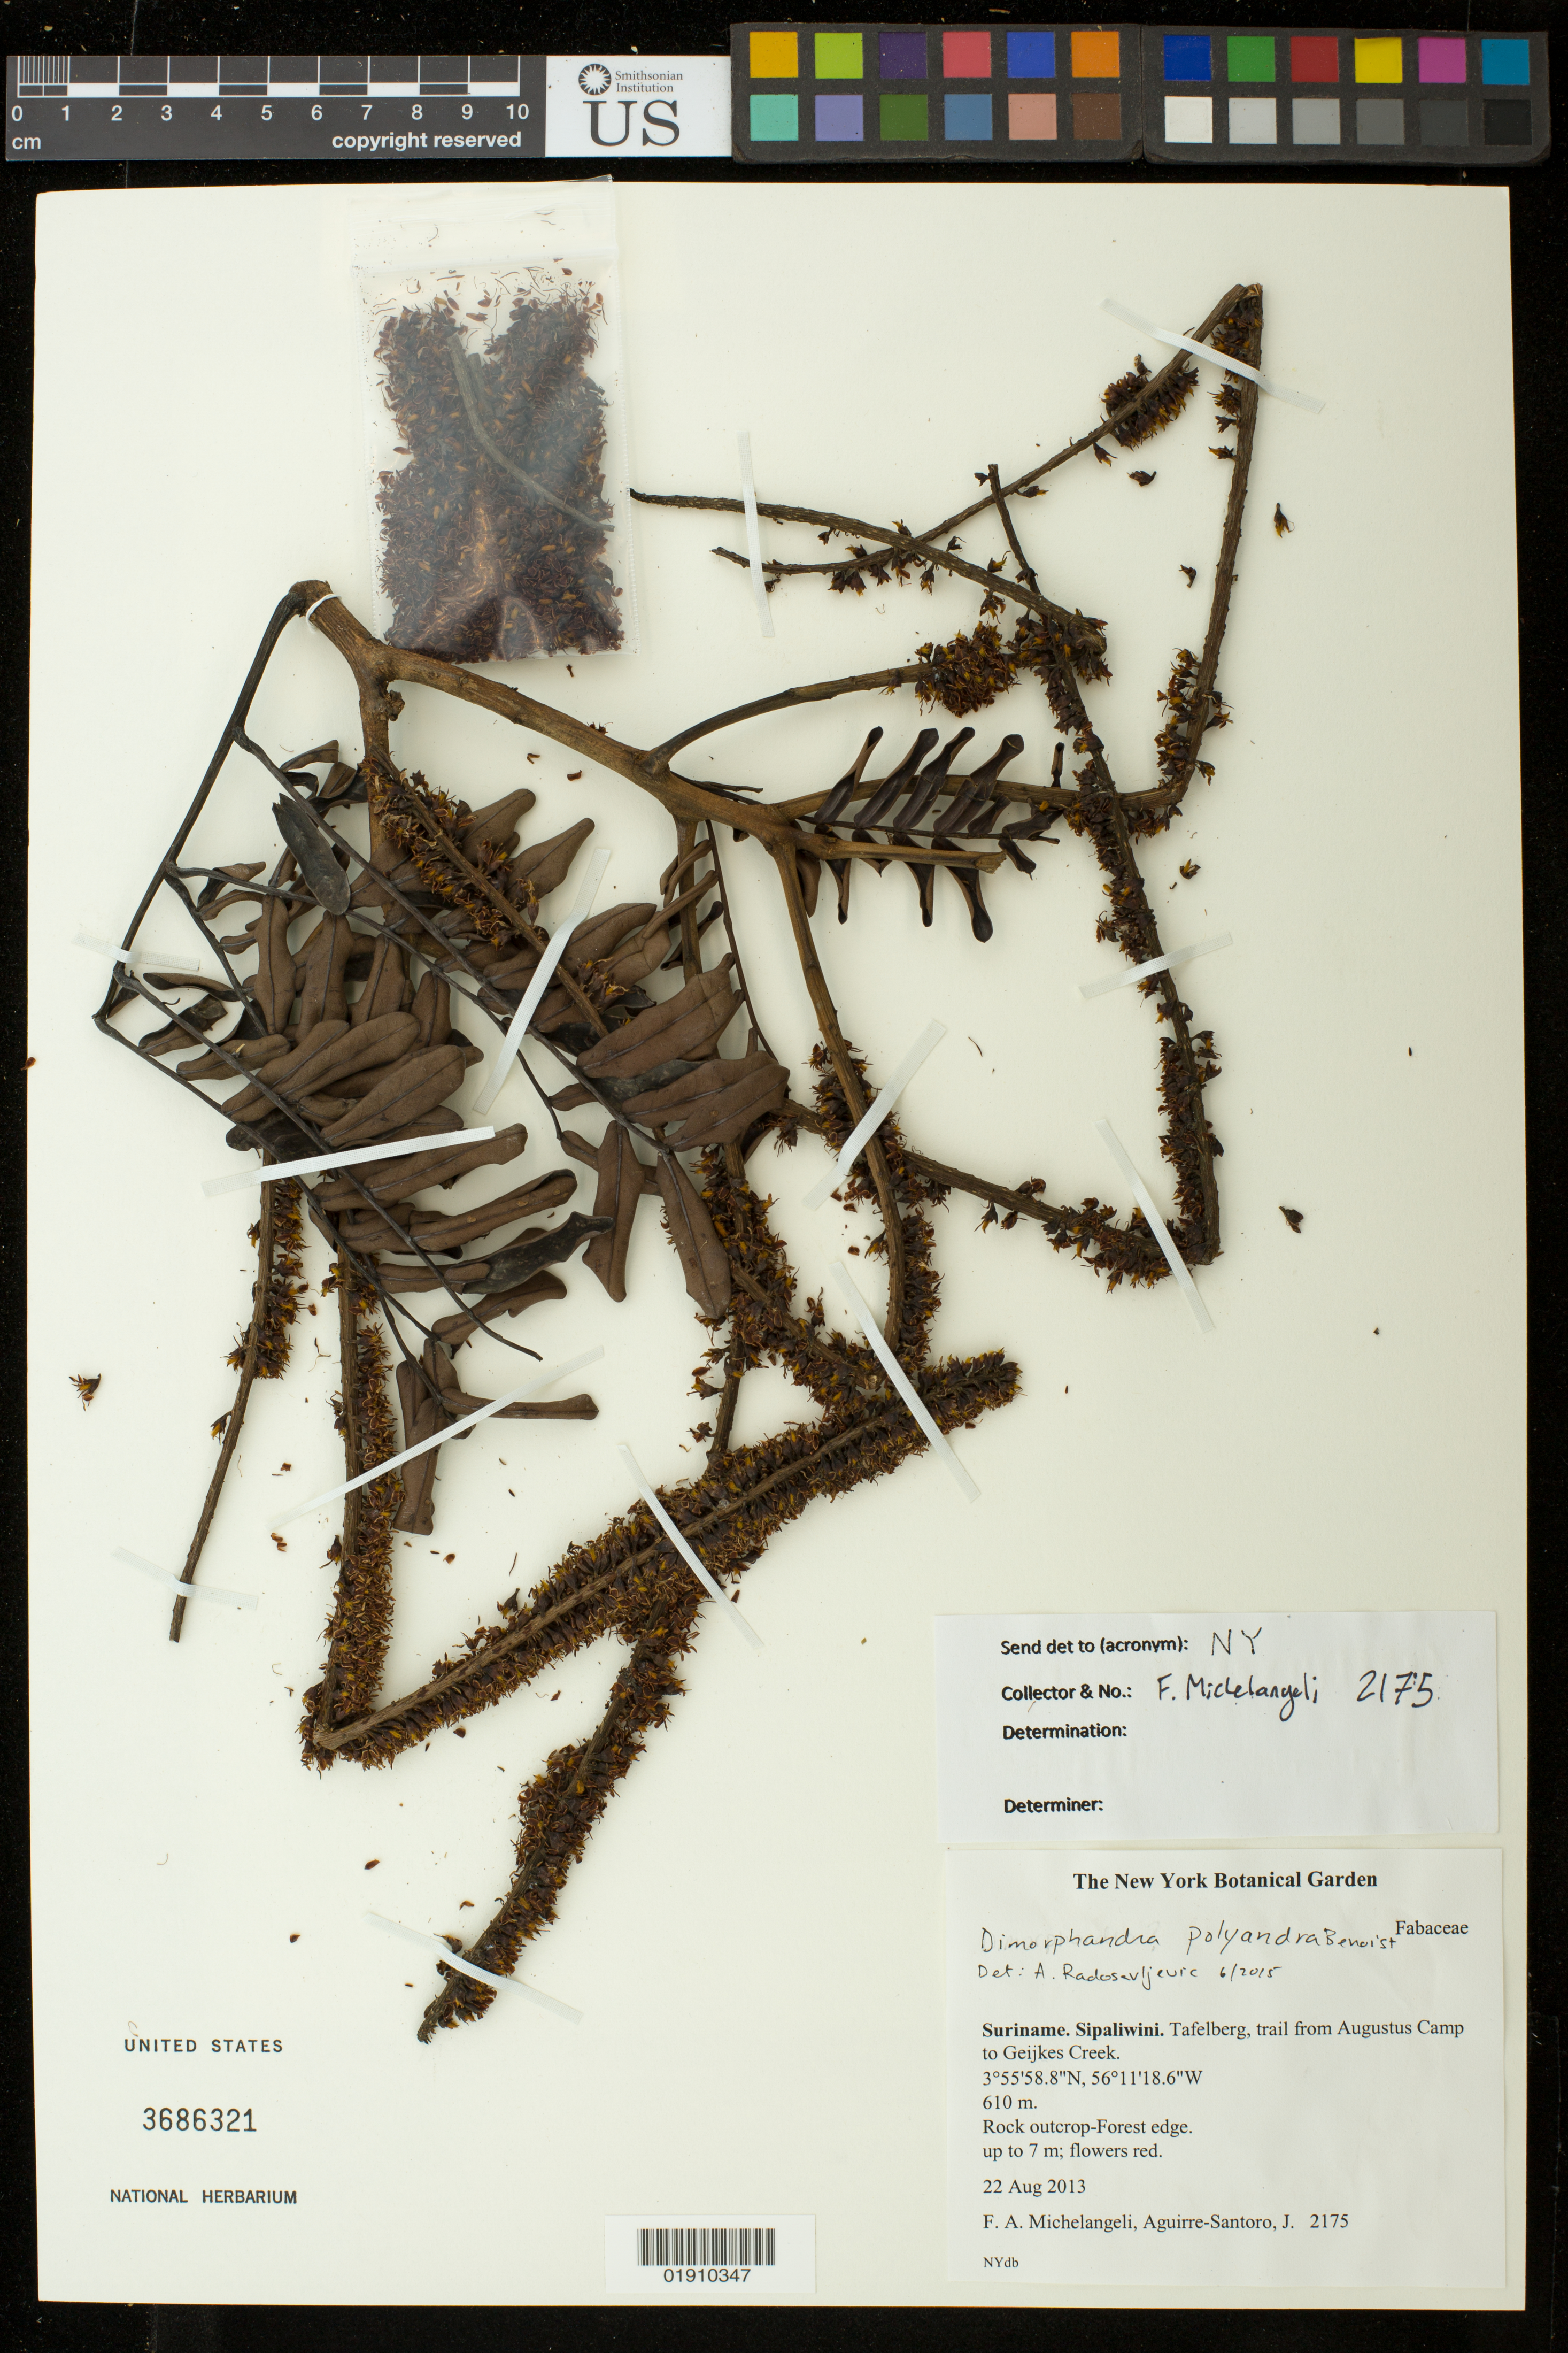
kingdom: Plantae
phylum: Tracheophyta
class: Magnoliopsida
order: Fabales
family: Fabaceae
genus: Dimorphandra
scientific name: Dimorphandra polyandra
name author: Benoist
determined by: Radosavljevic, Aleksandar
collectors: F. A. Michelangeli & J. Aguirre-Santoro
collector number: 2175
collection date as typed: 22 Aug 2013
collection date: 2013-08-22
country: Suriname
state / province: Sipaliwini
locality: Tafelberg, trail from Augustus Camp to Geuijkes Creek.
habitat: Rock outcrop-Forest edge.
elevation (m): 610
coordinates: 3 55 58.8 N, 56 11 18.6 W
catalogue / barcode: US 3686321